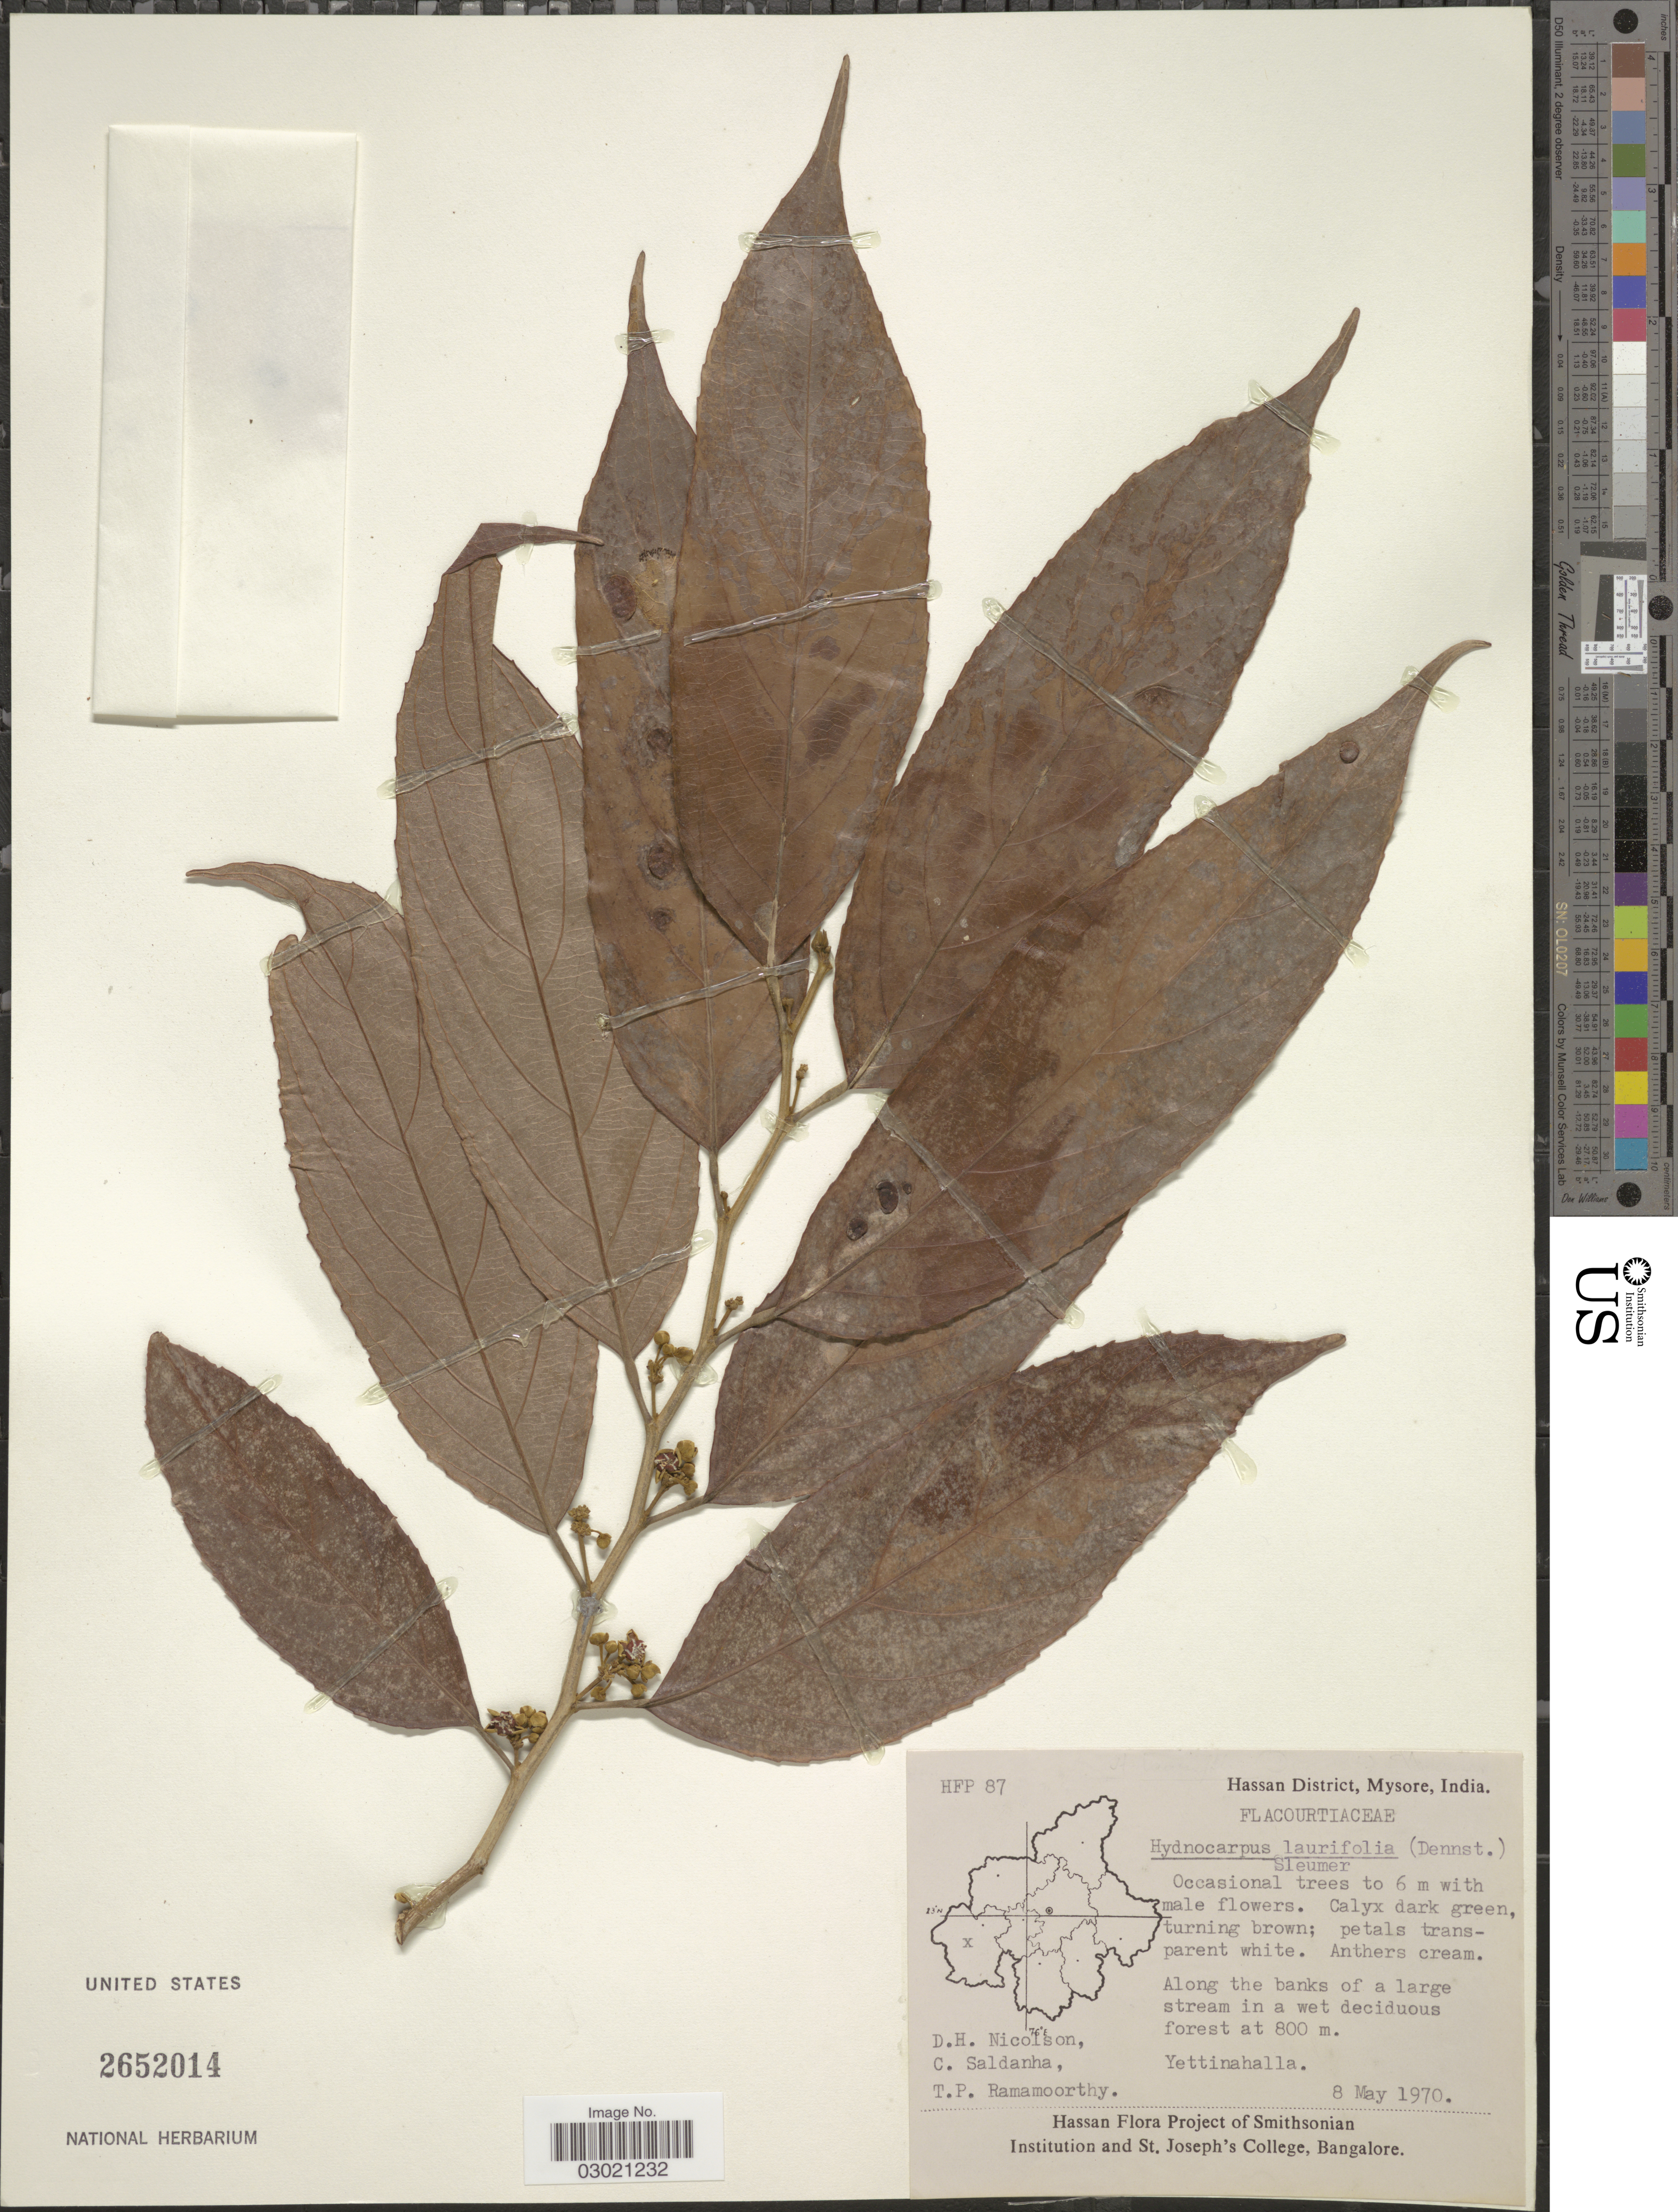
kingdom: Plantae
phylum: Tracheophyta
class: Magnoliopsida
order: Malpighiales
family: Achariaceae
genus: Hydnocarpus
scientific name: Hydnocarpus wightianus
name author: Blume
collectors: D. H. Nicolson, C. Saldanha & T. P. Ramamoorthy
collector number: HFP87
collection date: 1970-05-08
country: India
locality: Hassan District, Mysore, Along the banks of a large stream in a wet deciduous forest, Yettinahalla.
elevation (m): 800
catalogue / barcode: US 2652014